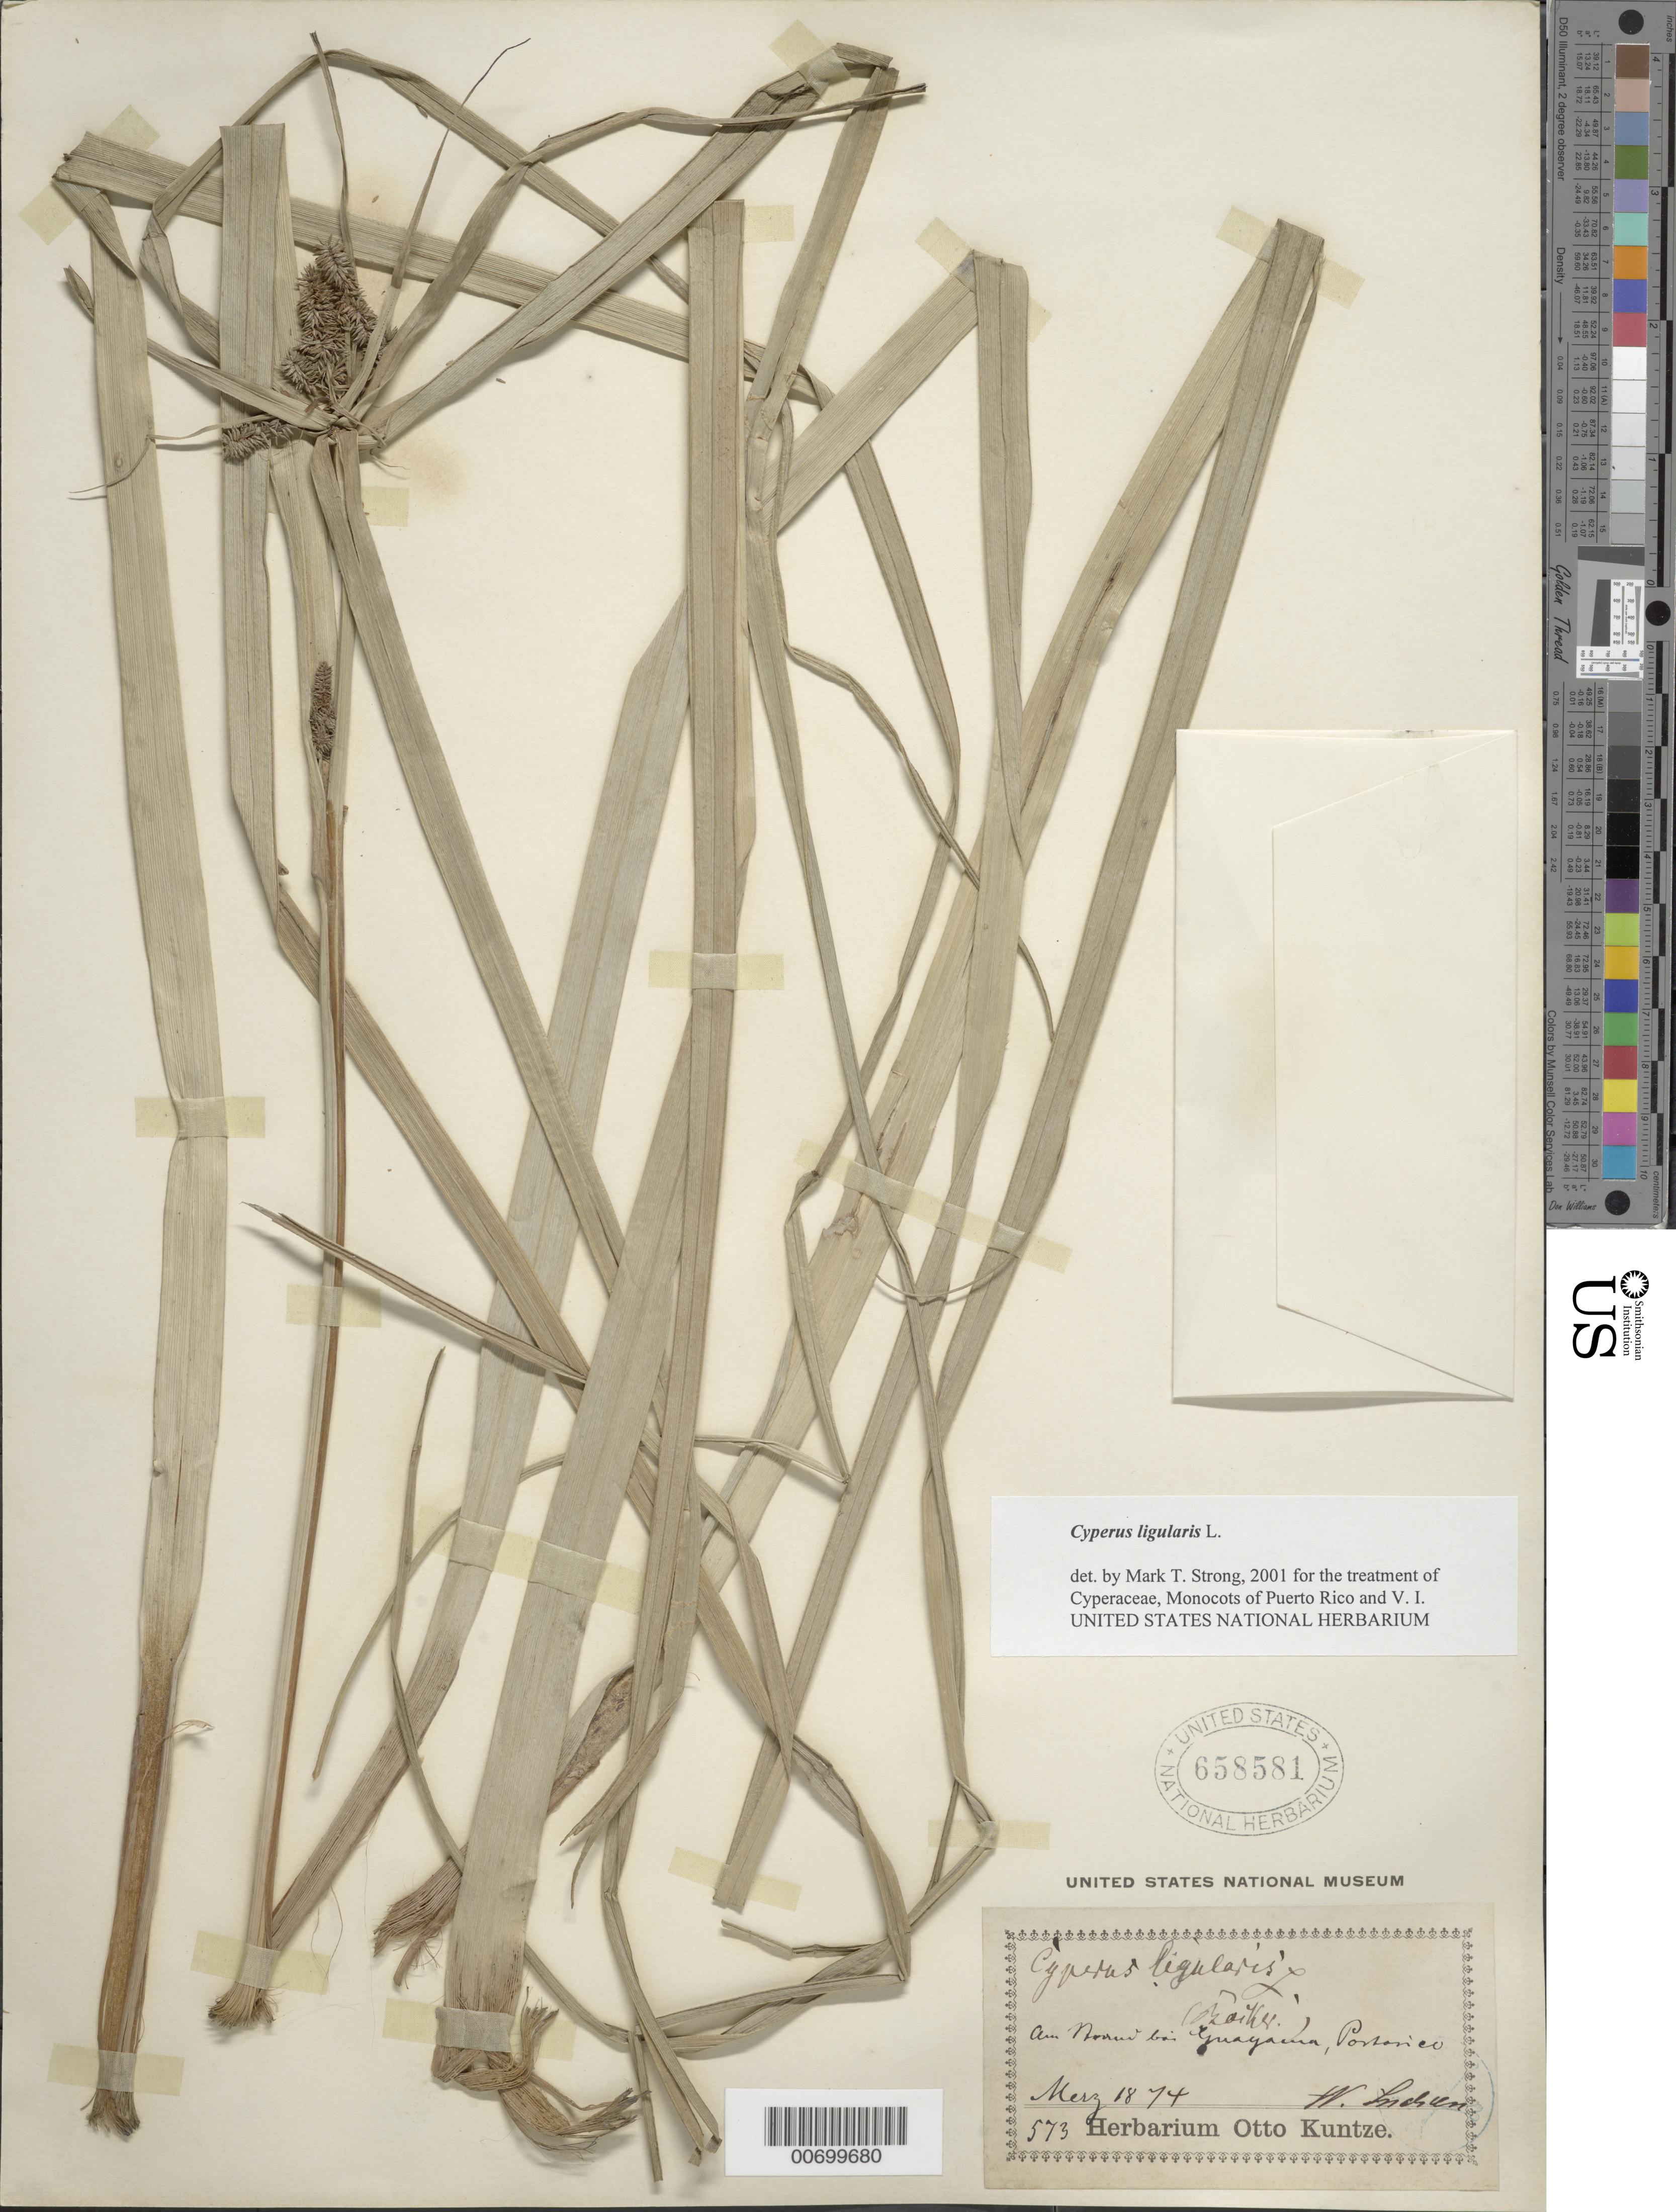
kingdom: Plantae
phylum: Tracheophyta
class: Liliopsida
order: Poales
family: Cyperaceae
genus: Cyperus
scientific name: Cyperus ligularis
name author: L.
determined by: Strong, M. T., (US), Smithsonian Institution - National Museum of Natural History (UNITED STATES)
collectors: C.E.O. Kuntze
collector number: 573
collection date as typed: May 1874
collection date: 1874-05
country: Puerto Rico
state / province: Cayey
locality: Guayama.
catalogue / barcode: US 658581